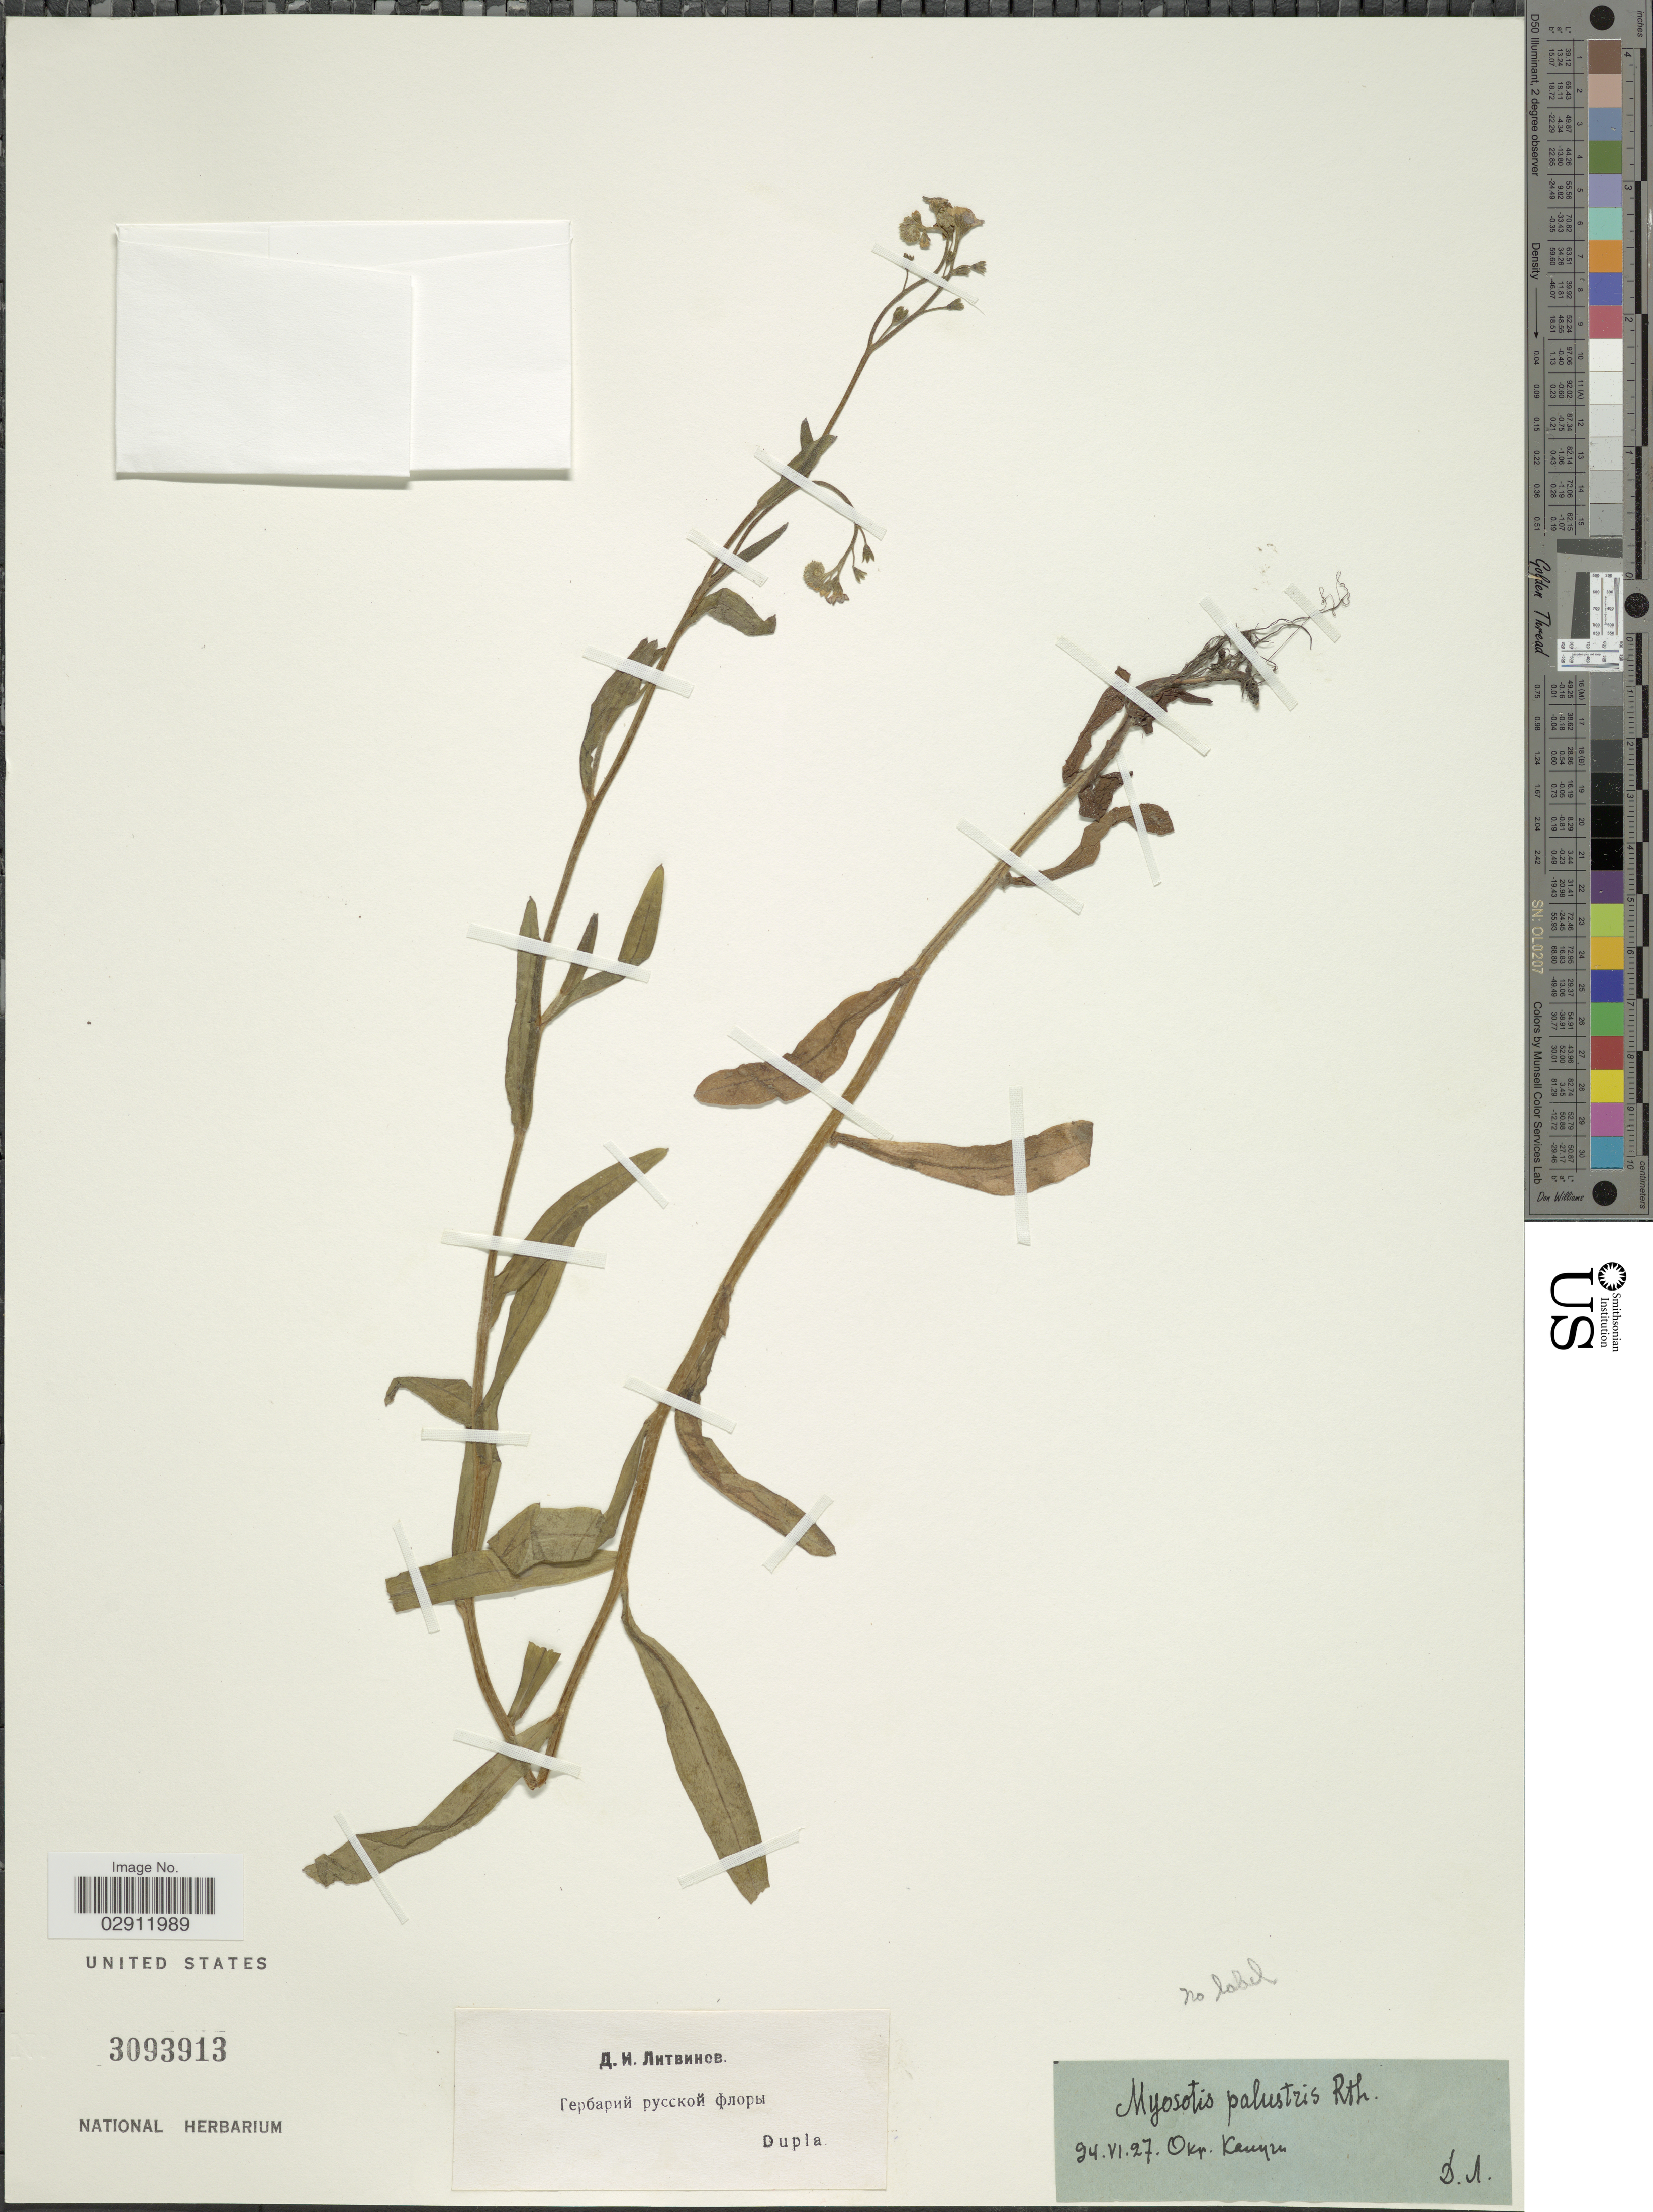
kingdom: Plantae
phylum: Tracheophyta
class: Magnoliopsida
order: Boraginales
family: Boraginaceae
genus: Myosotis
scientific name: Myosotis palustris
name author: L.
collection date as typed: Transcribed d/m/y: 24/6/27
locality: Oku Kanyun. [interpreted]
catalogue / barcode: US 3093913